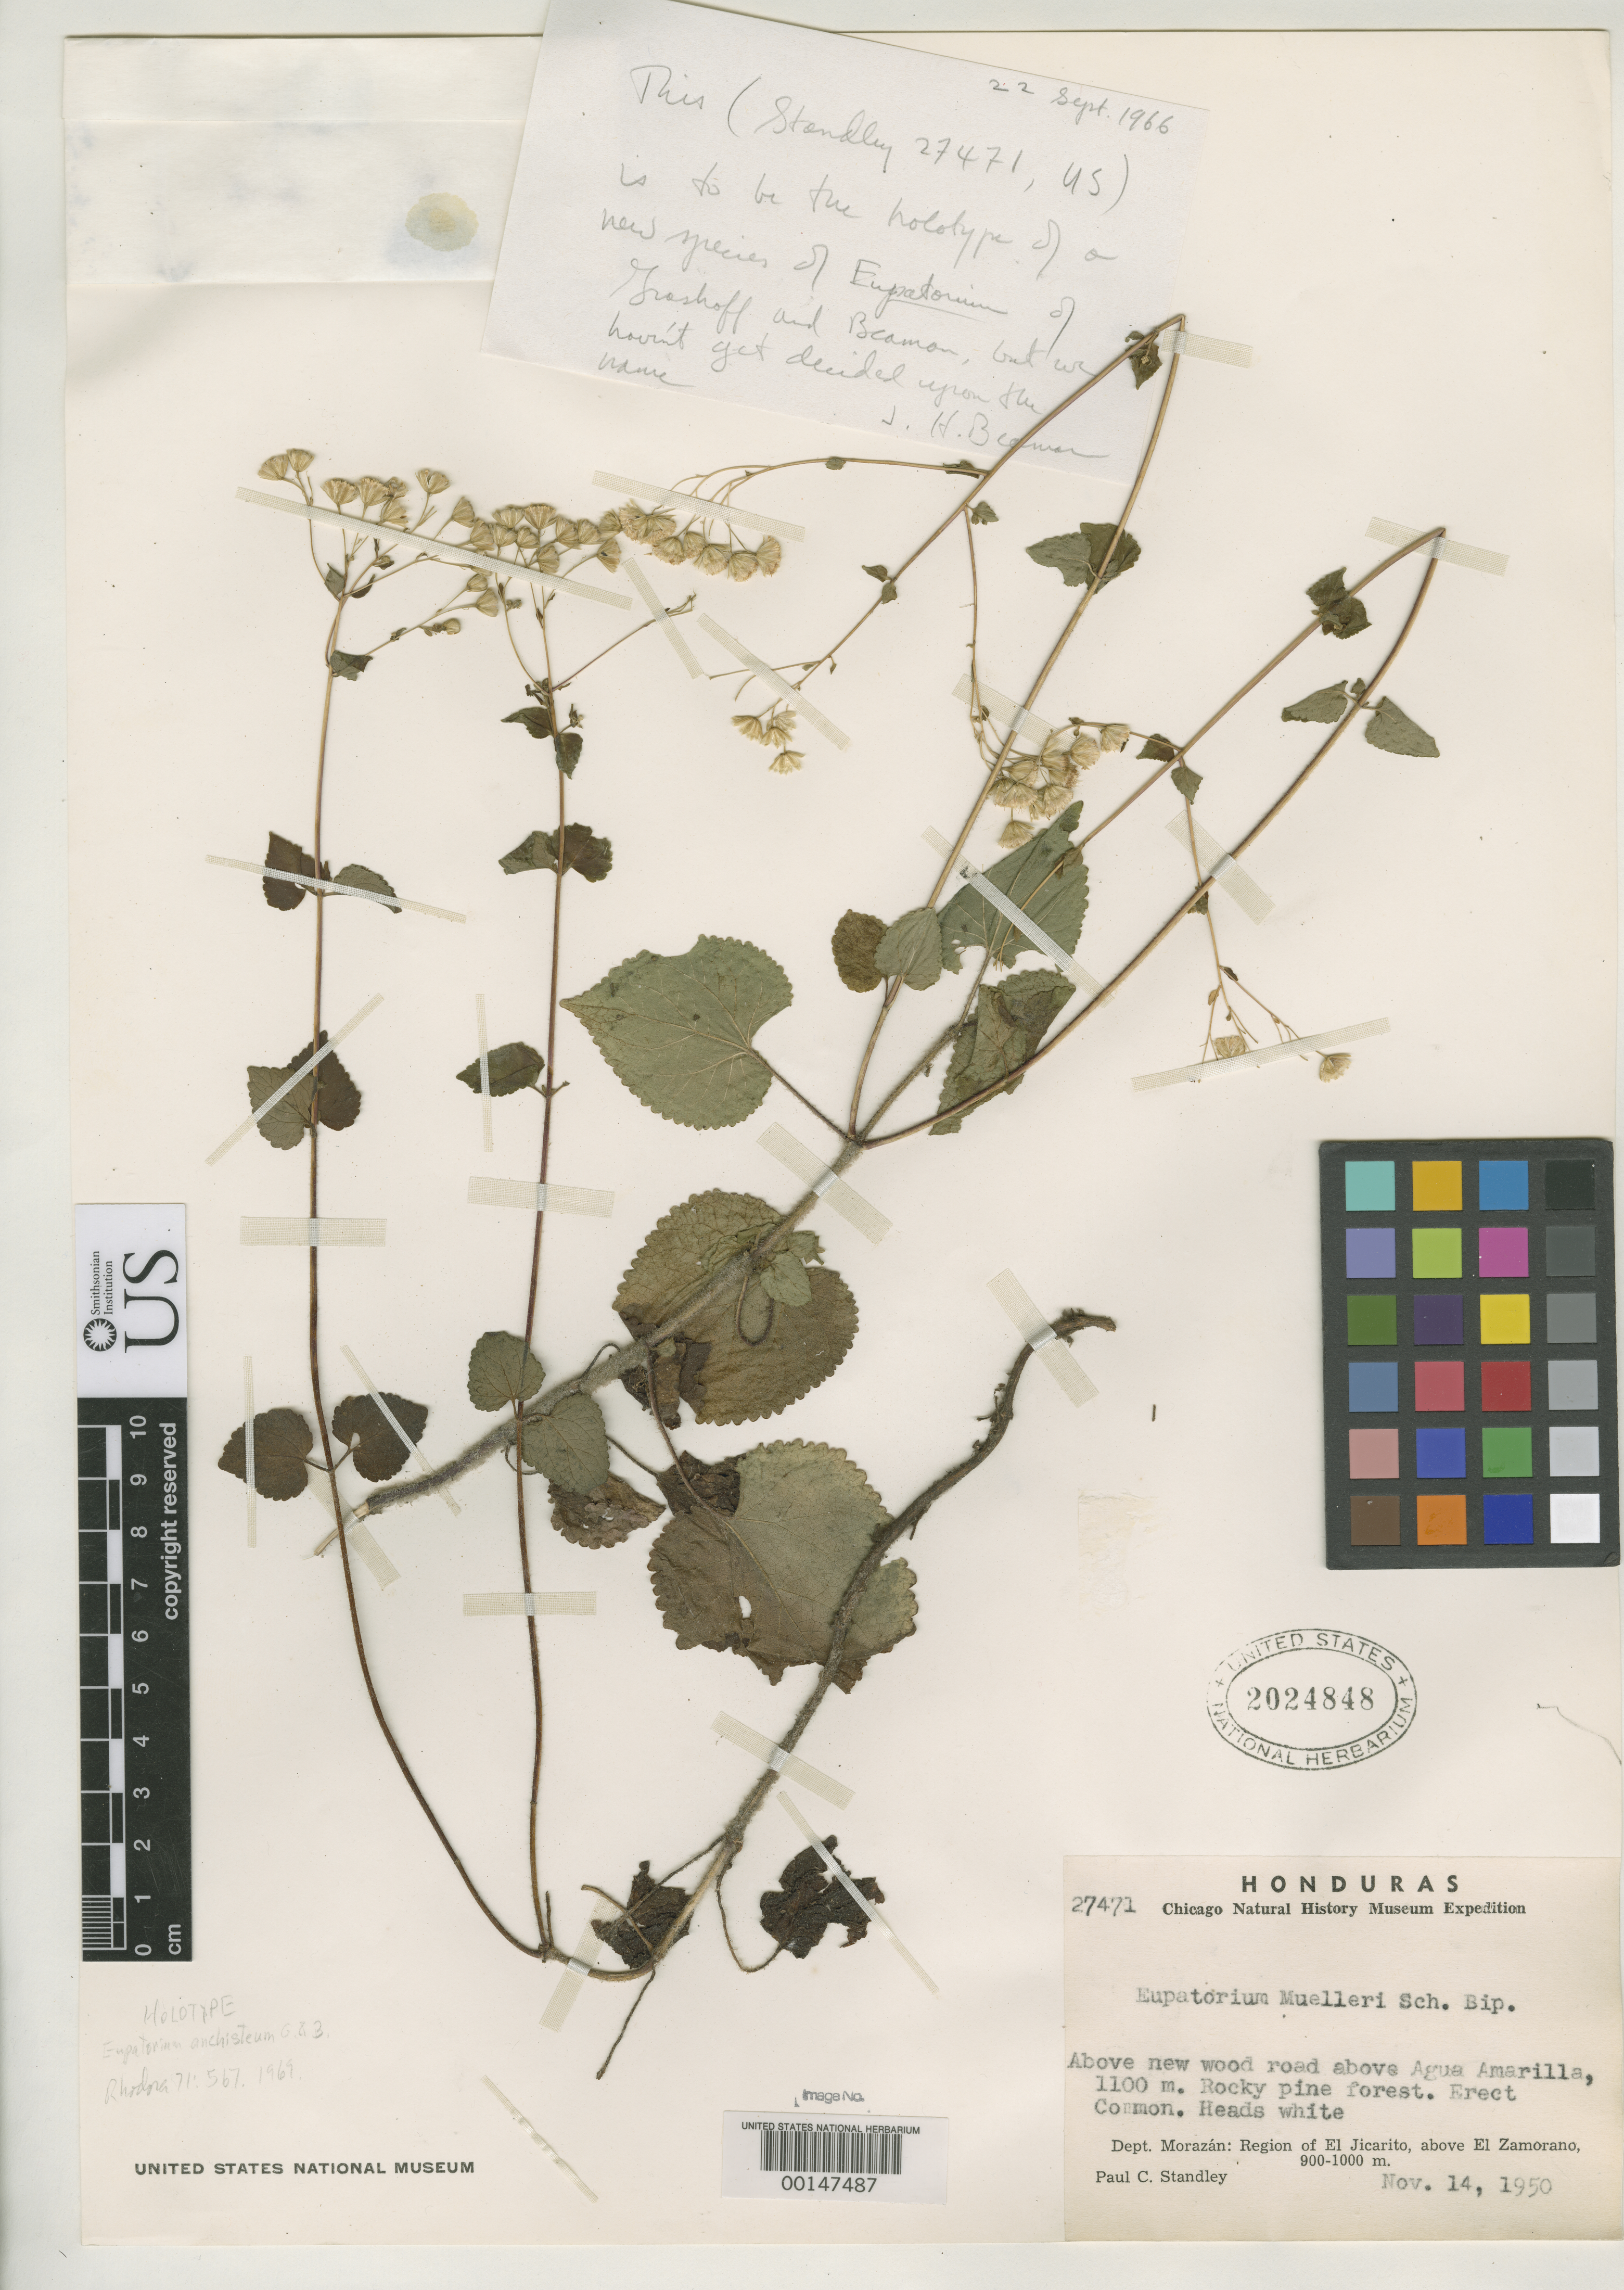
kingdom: Plantae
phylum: Tracheophyta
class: Magnoliopsida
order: Asterales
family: Asteraceae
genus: Eupatorium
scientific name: Eupatorium anchisteum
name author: Grashoff & Beaman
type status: Holotype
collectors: P. C. Standley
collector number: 27471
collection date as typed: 14 Nov 1950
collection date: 1950-11-14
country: Honduras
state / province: Fco. Morazán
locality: río Agua Amarilla; El Jicarito, El Zamorano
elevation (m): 900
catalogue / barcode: US 2024848